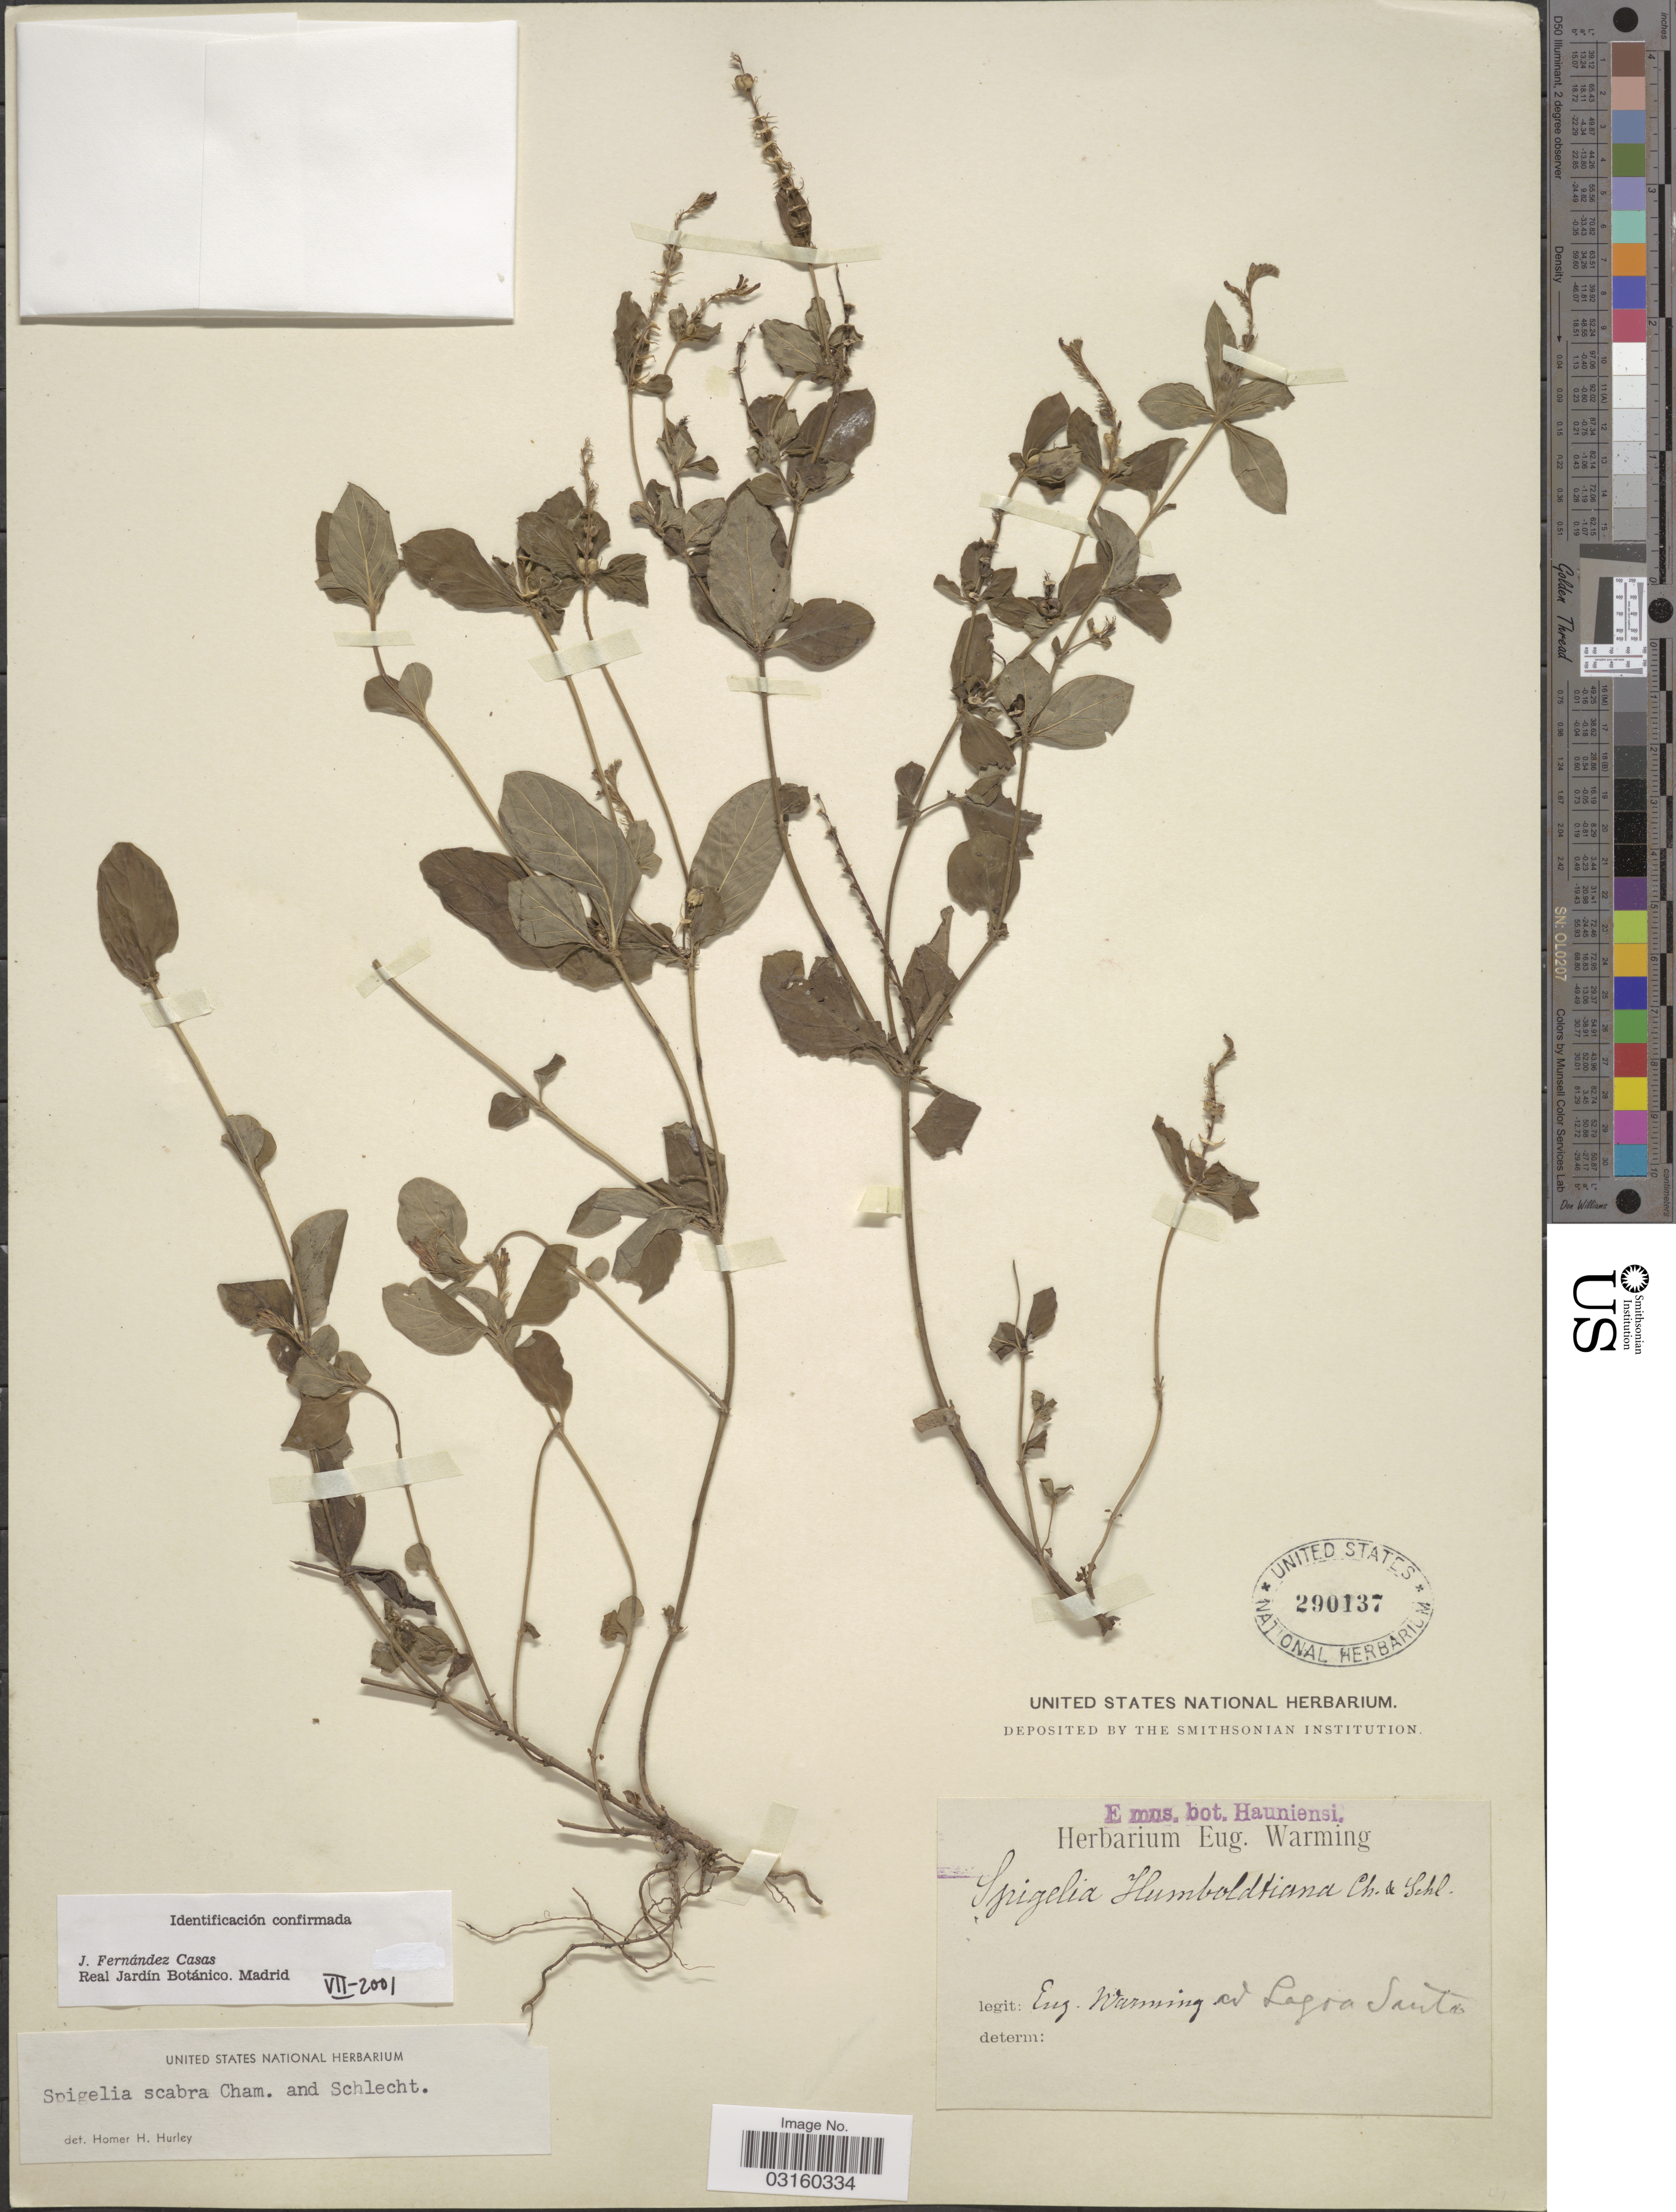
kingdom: Plantae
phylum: Tracheophyta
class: Magnoliopsida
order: Gentianales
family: Loganiaceae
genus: Spigelia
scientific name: Spigelia scabra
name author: Cham. & Schltdl.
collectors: E. Warming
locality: Lagra Santa.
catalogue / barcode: US 290137